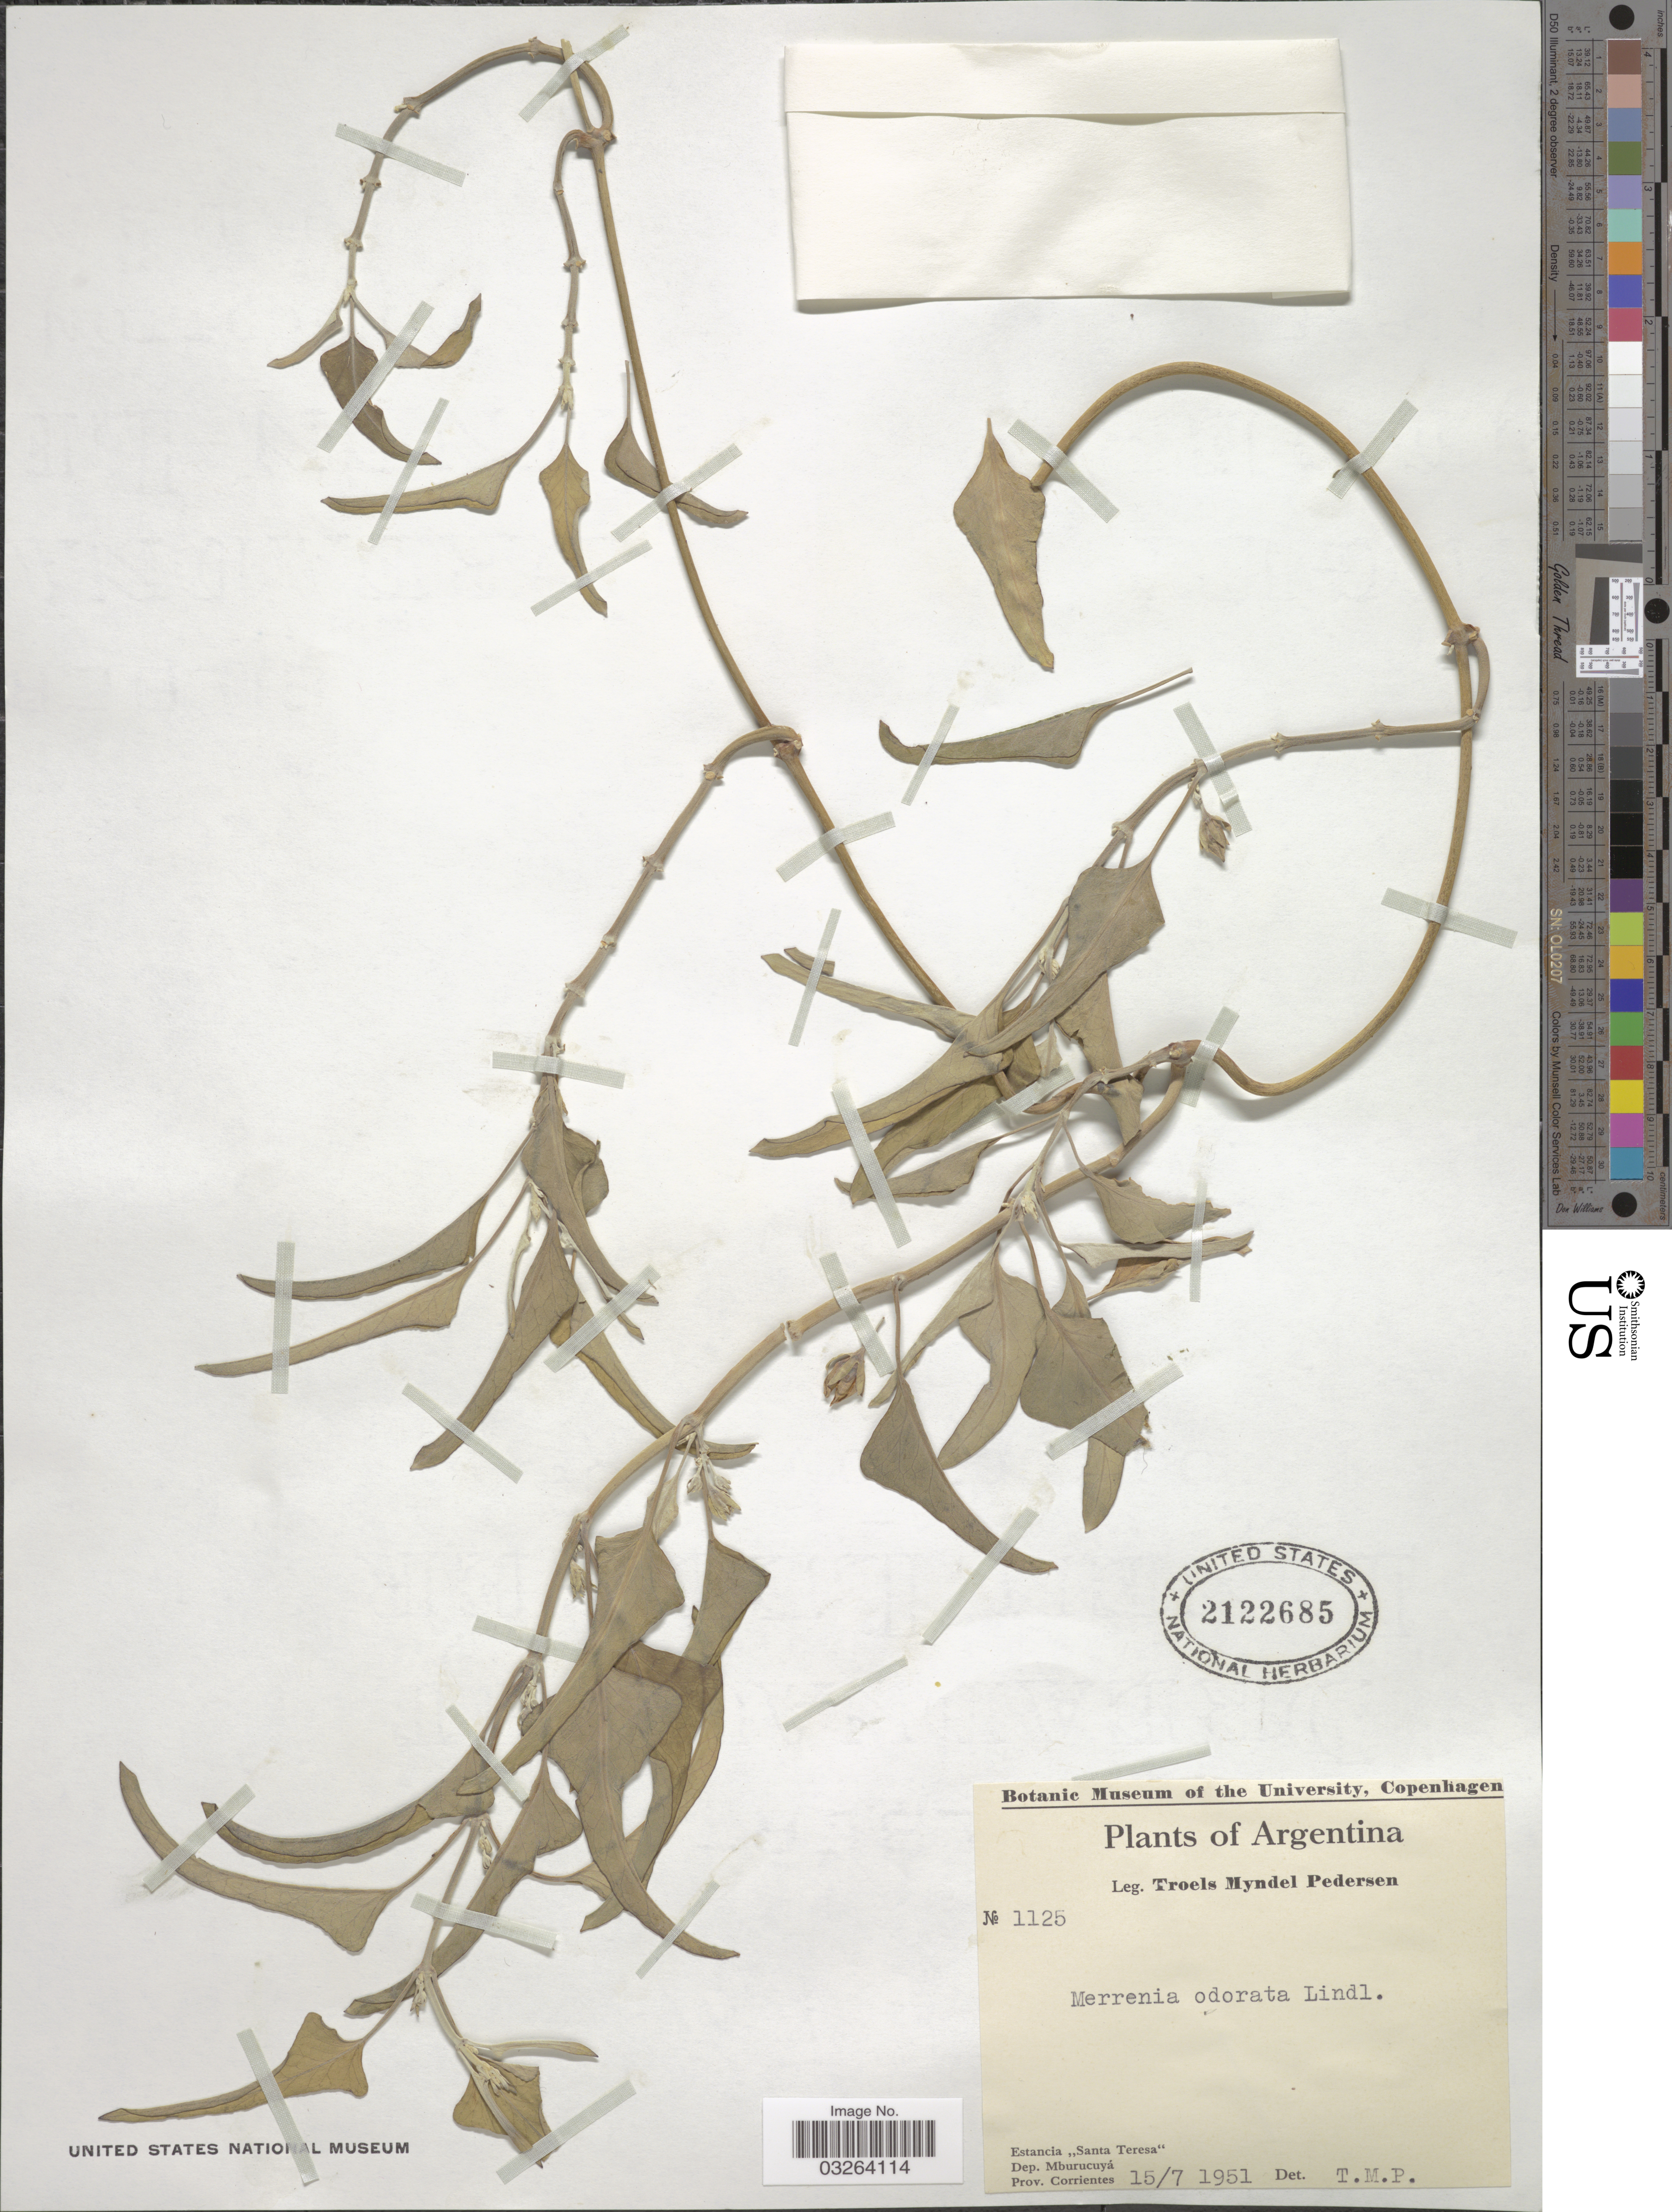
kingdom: Plantae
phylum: Tracheophyta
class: Magnoliopsida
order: Gentianales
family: Apocynaceae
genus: Morrenia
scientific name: Morrenia odorata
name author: (Hook. & Arn.) Lindl.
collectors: T. Pederson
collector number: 1125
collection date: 1951-07-15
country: Argentina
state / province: Corrientes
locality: Estancia "Santa Teresa". Dep. Mburucuyá. Prov. Corrientes.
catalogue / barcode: US 2122685